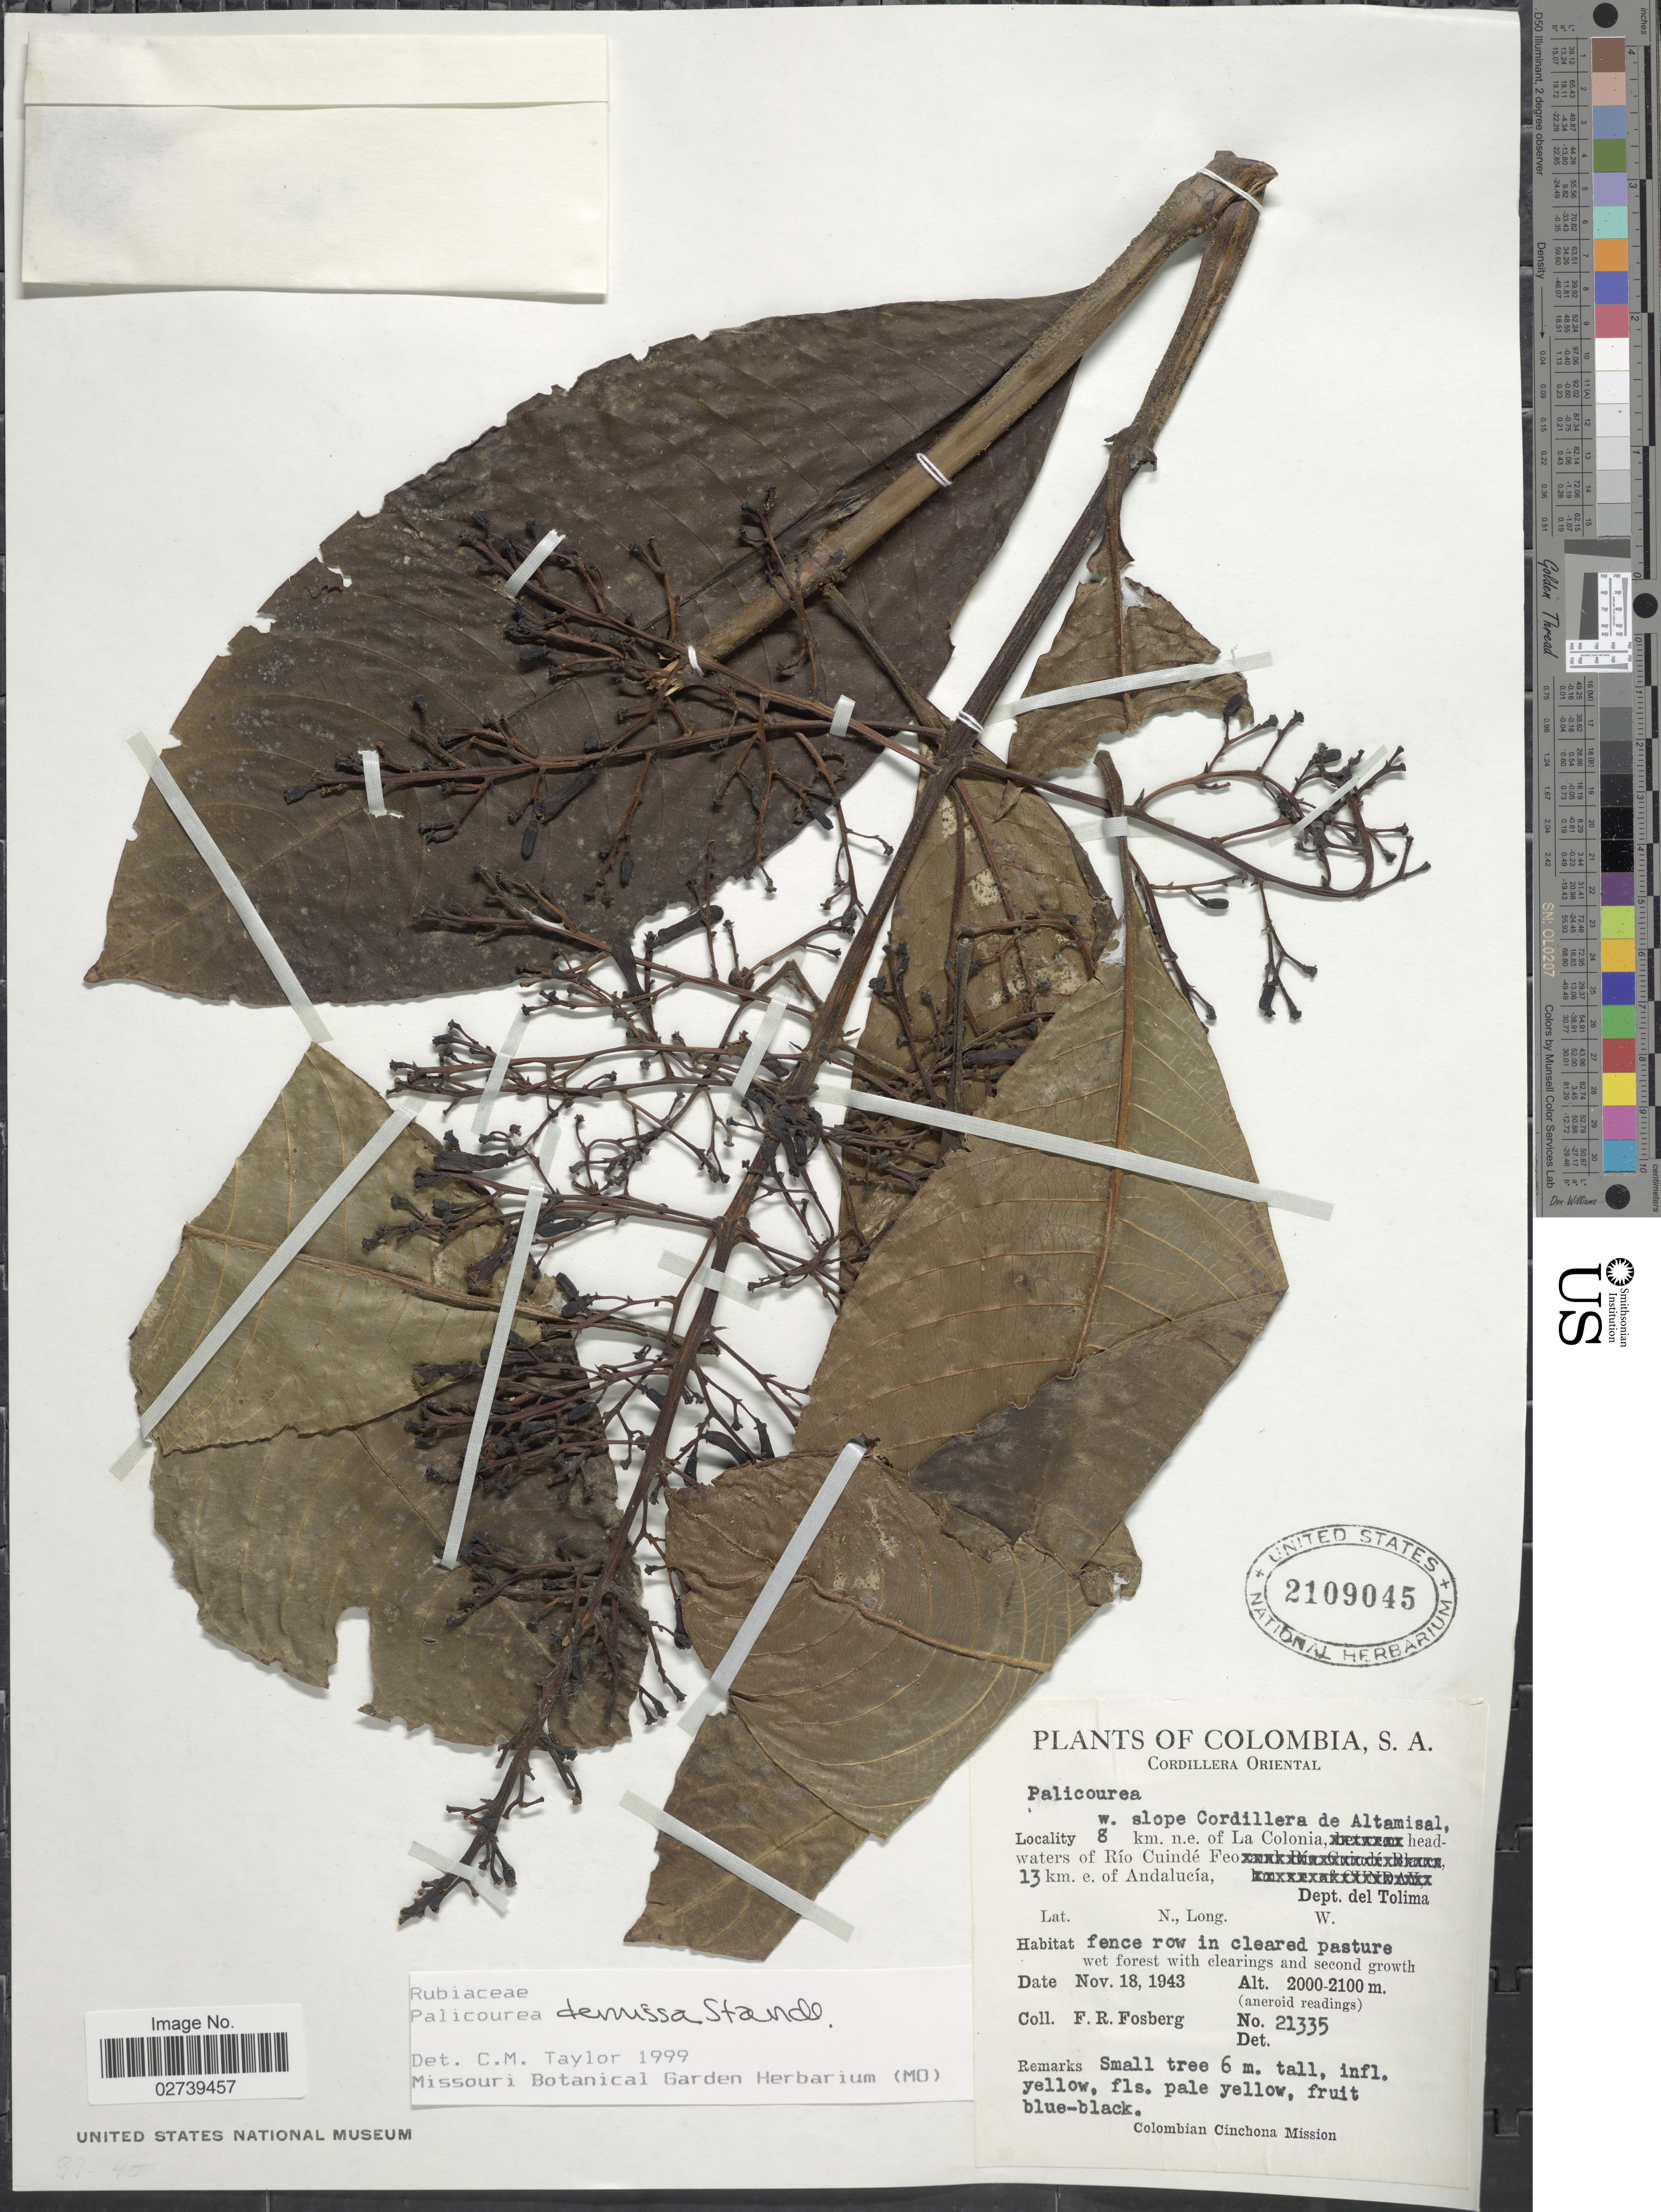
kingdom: Plantae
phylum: Tracheophyta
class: Magnoliopsida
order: Gentianales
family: Rubiaceae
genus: Palicourea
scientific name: Palicourea demissa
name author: Standl.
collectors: F. R. Fosberg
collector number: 21335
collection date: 1943-11-18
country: Colombia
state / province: Tolima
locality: Cordillera Oriental, w. slope Cordillera de Altamisal 8 km. n.e. of La Colonia headwaters of Rio Cuinde Feo, 13 km. e. of Andalucia.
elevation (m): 2000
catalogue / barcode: US 2109045